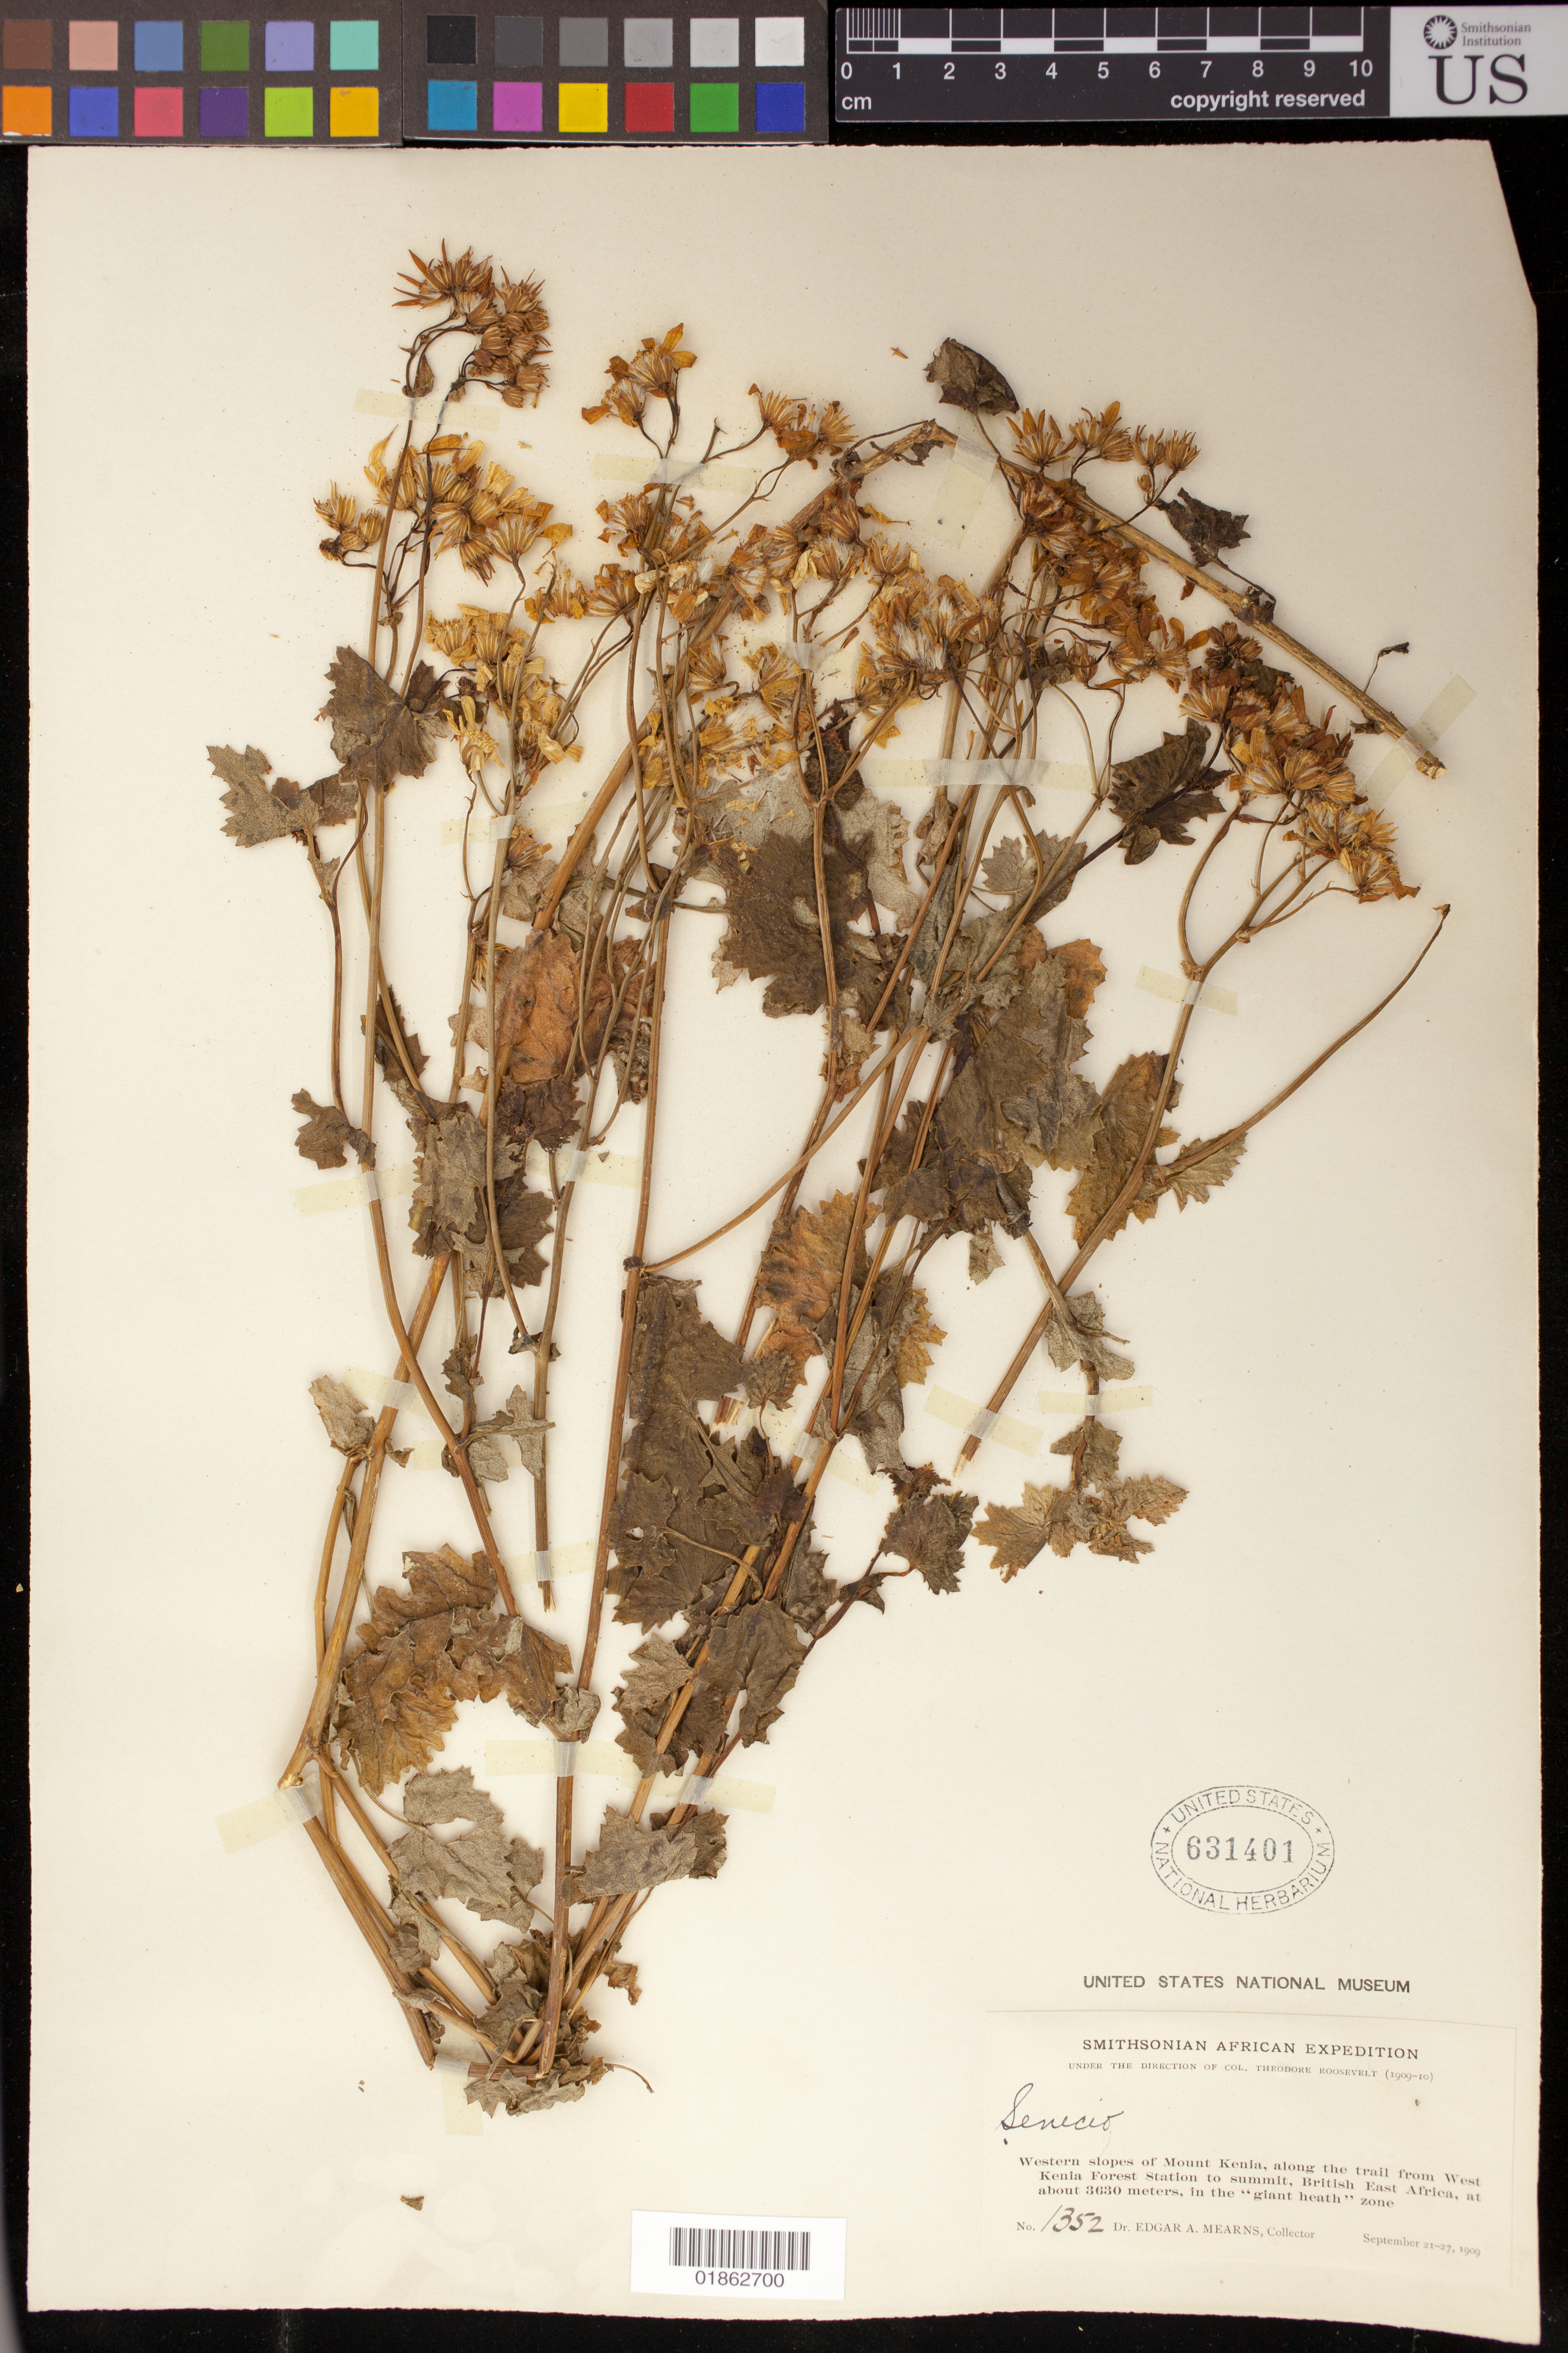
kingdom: Plantae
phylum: Tracheophyta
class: Magnoliopsida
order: Asterales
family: Asteraceae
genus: Senecio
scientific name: Senecio sp.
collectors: E. A. Mearns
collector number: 1352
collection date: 1909-09-21/1909-09-27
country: Kenya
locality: Western slopes of Mount Kenia, along the trail from West Kenia Forest Station to summit, British East Africa, in the "giant heath" zone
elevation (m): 3630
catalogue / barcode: US 631401